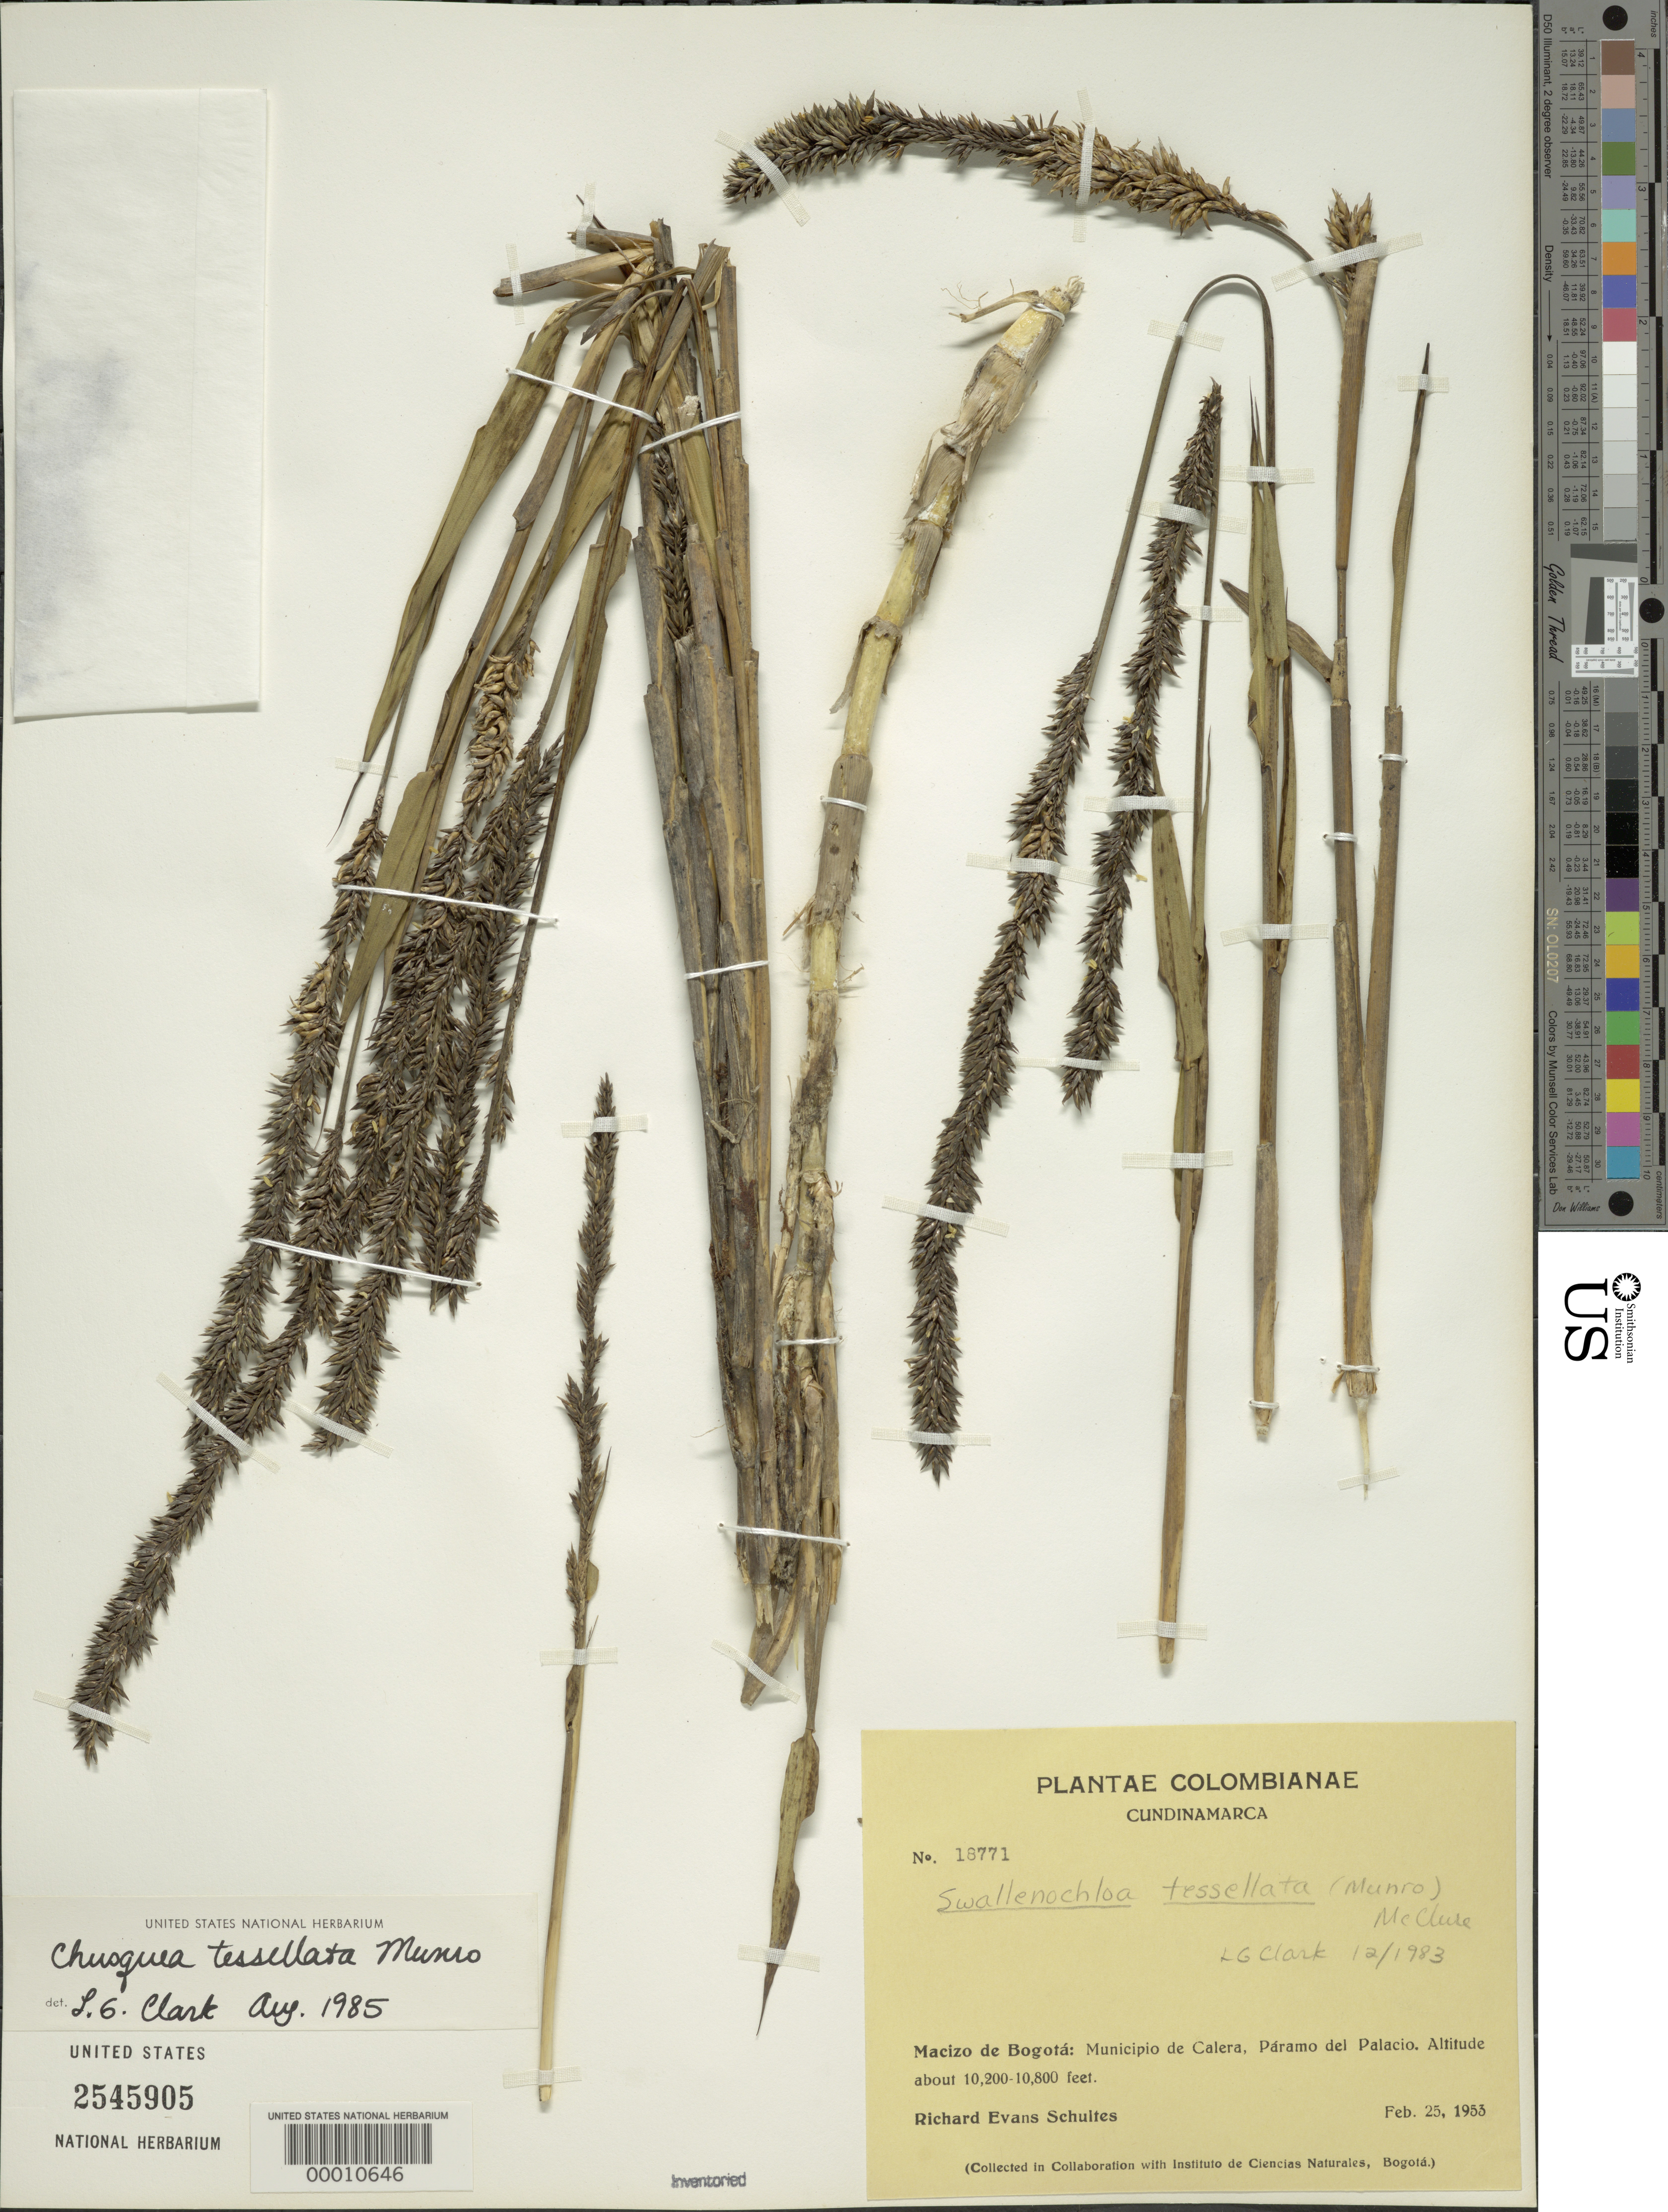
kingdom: Plantae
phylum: Tracheophyta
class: Liliopsida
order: Poales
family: Poaceae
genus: Chusquea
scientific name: Chusquea tessellata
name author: Munro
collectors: R. E. Schultes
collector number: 18771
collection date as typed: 25 Feb 1953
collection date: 1953-02-25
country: Colombia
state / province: Bogota D.C. / Cundinamarca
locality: Bogota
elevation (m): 3111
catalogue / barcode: US 2545905